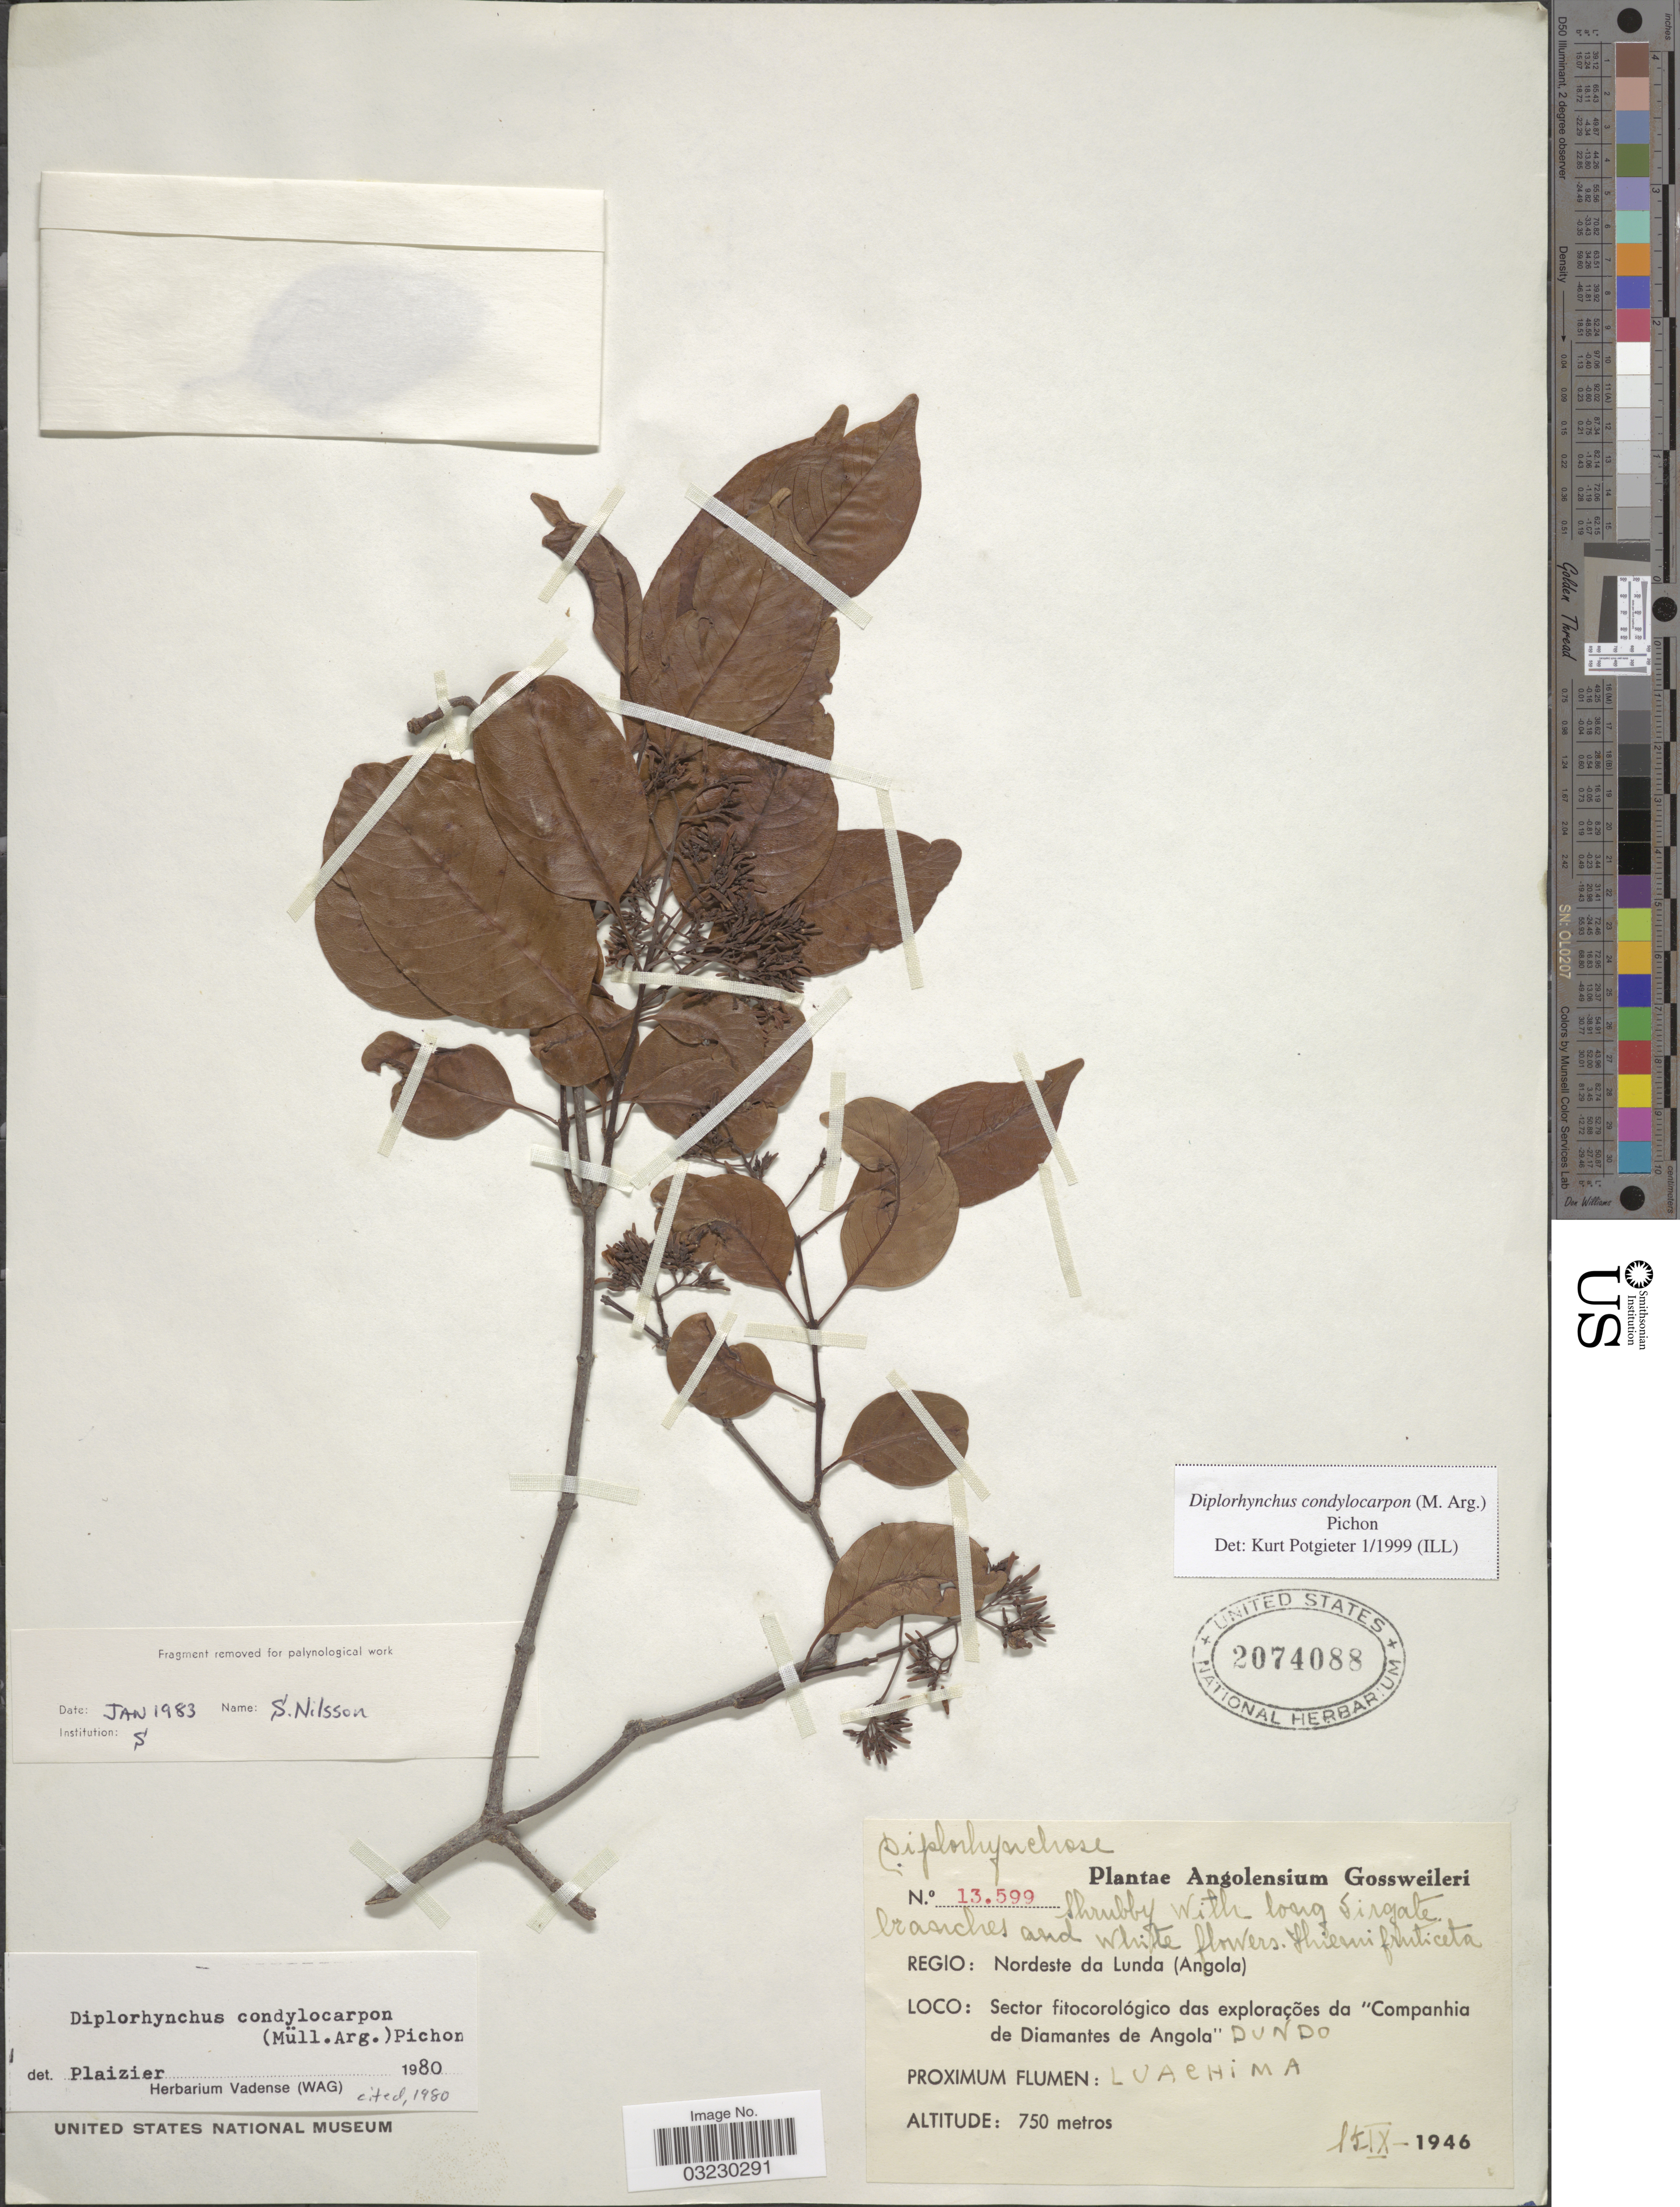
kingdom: Plantae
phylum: Tracheophyta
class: Magnoliopsida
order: Gentianales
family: Apocynaceae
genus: Diplorhynchus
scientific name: Diplorhynchus condylocarpon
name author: (Müll. Arg.) Pichon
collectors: -. Gossweiler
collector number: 13599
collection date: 1946-09-15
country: Angola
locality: Regio: Nordeste da Lunda (Angola). Sector fitocorológico das explorações da "Companhia de Diamantes de Angola".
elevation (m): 750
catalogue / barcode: US 2074088